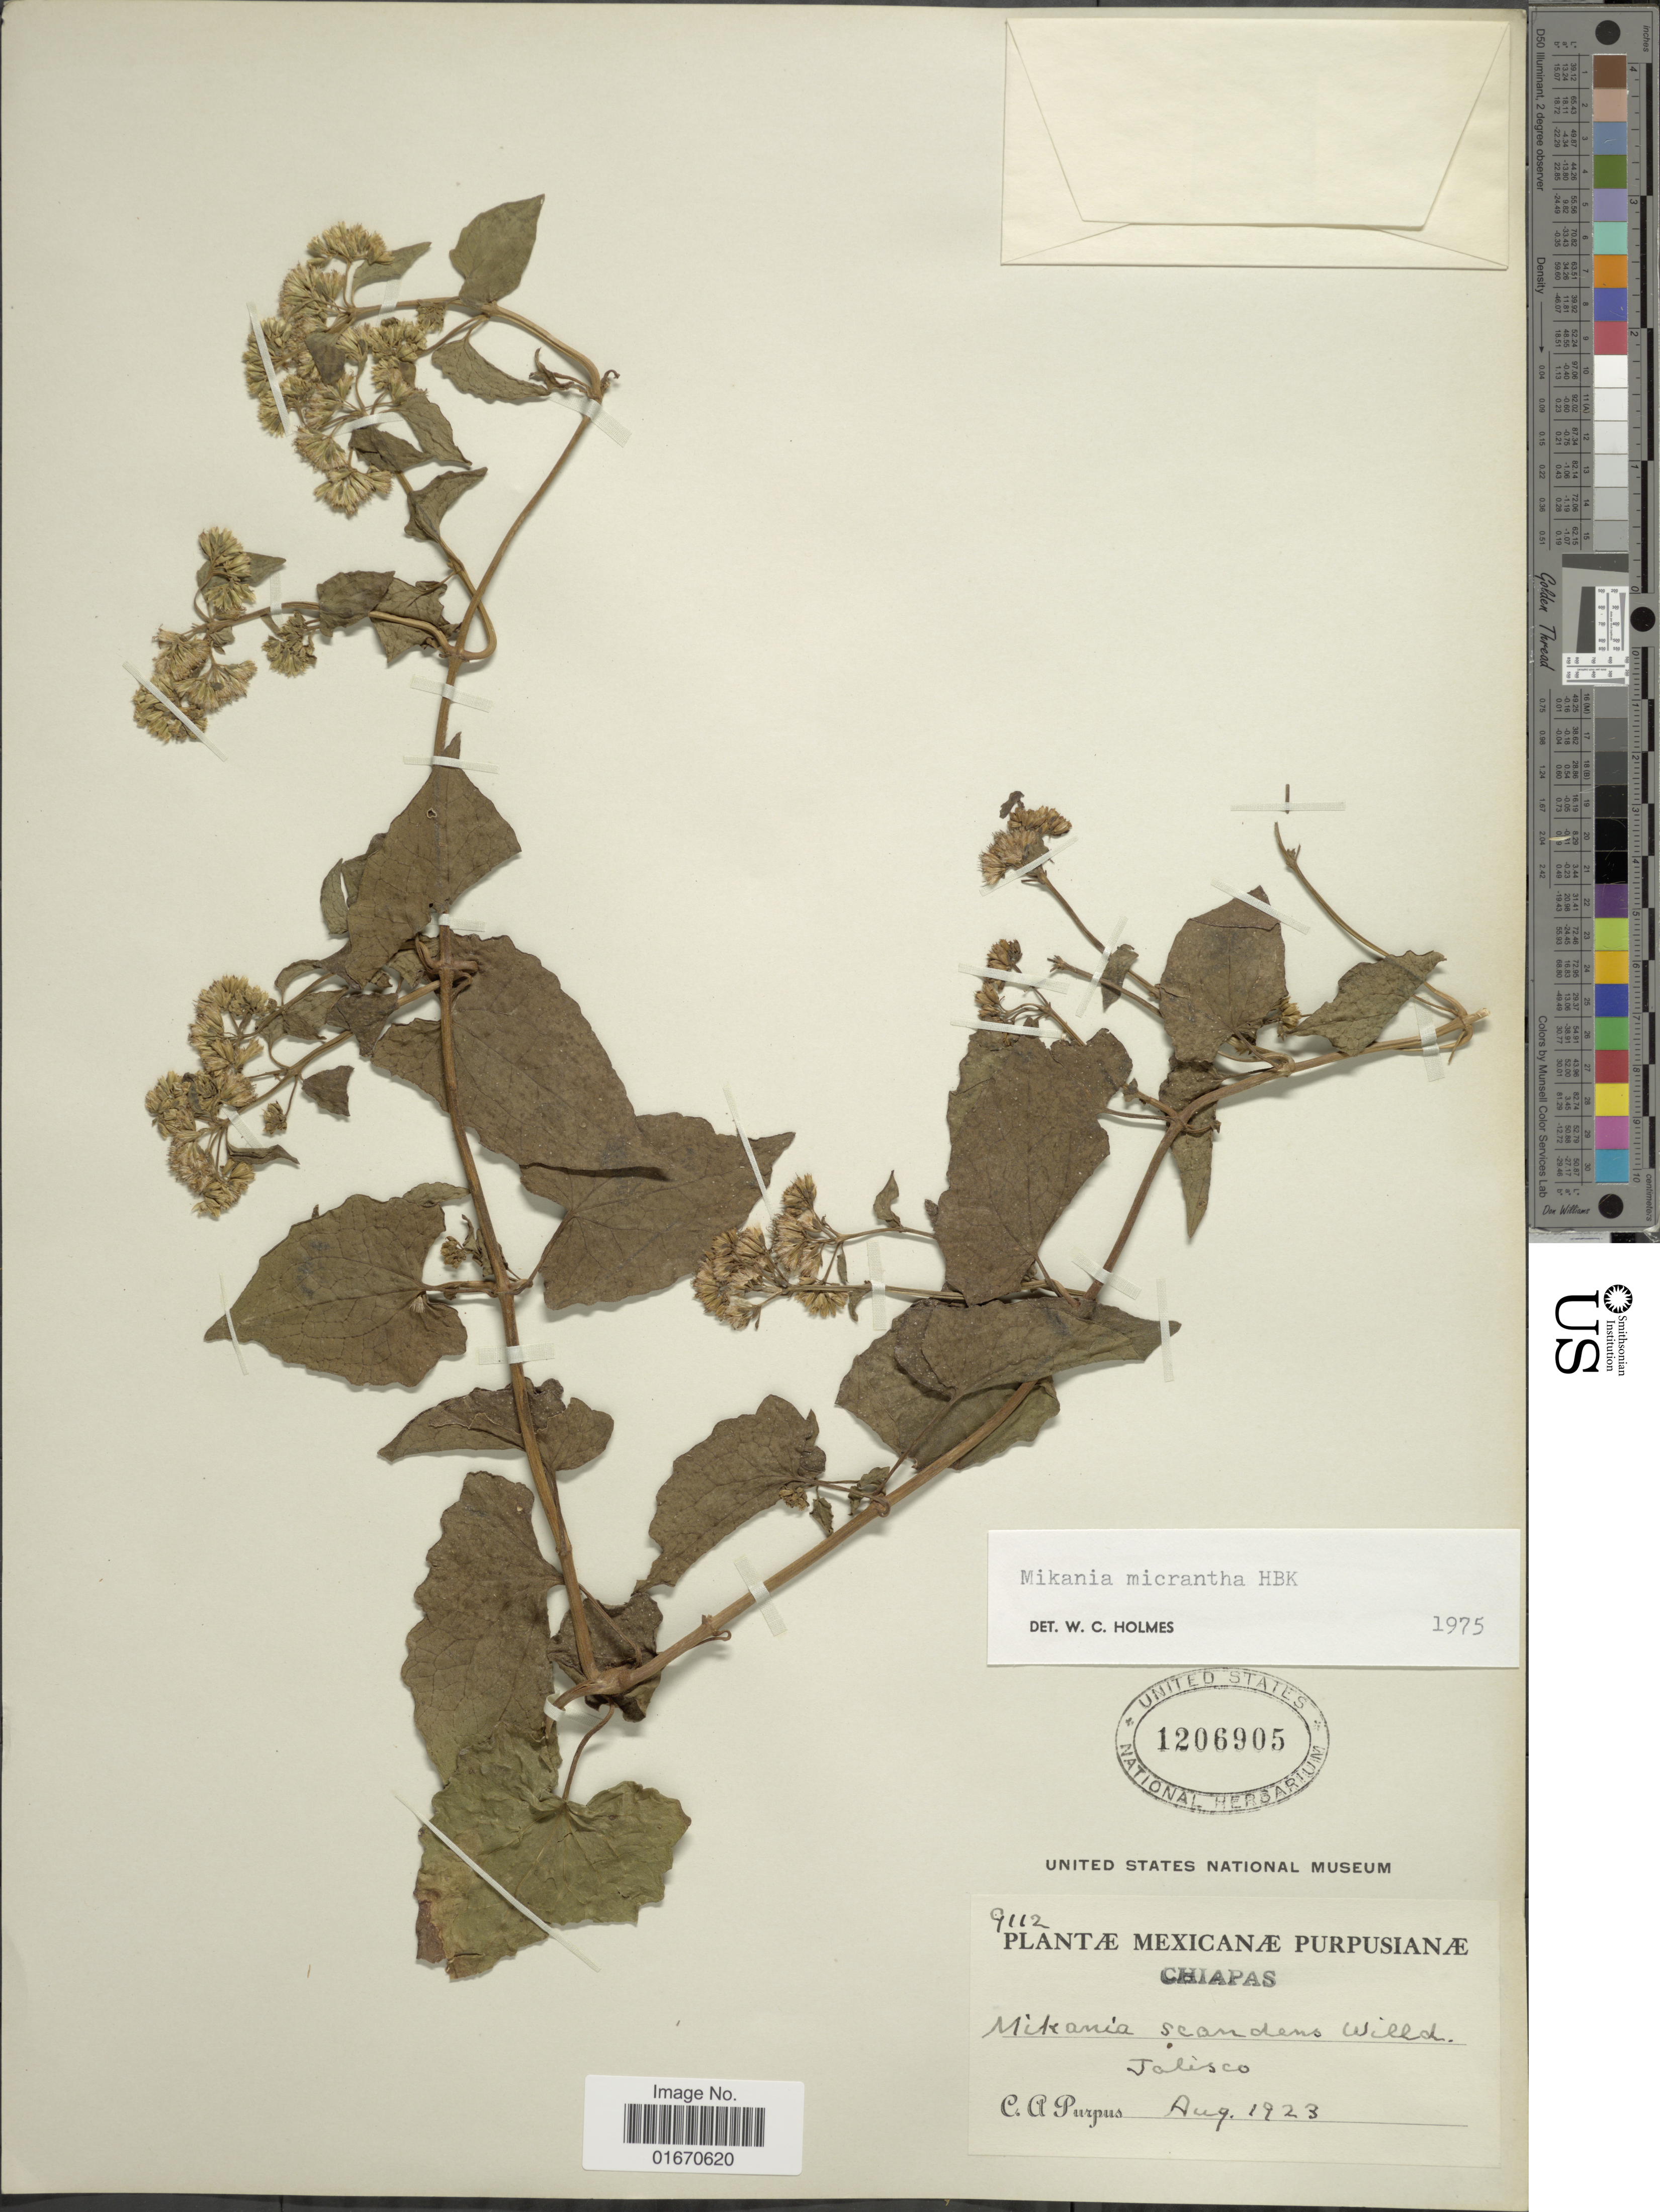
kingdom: Plantae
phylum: Tracheophyta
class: Magnoliopsida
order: Asterales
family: Asteraceae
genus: Mikania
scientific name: Mikania micrantha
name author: Kunth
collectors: C. A. Purpus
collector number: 9112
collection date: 1923-08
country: Mexico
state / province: Jalisco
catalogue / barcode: US 1206905